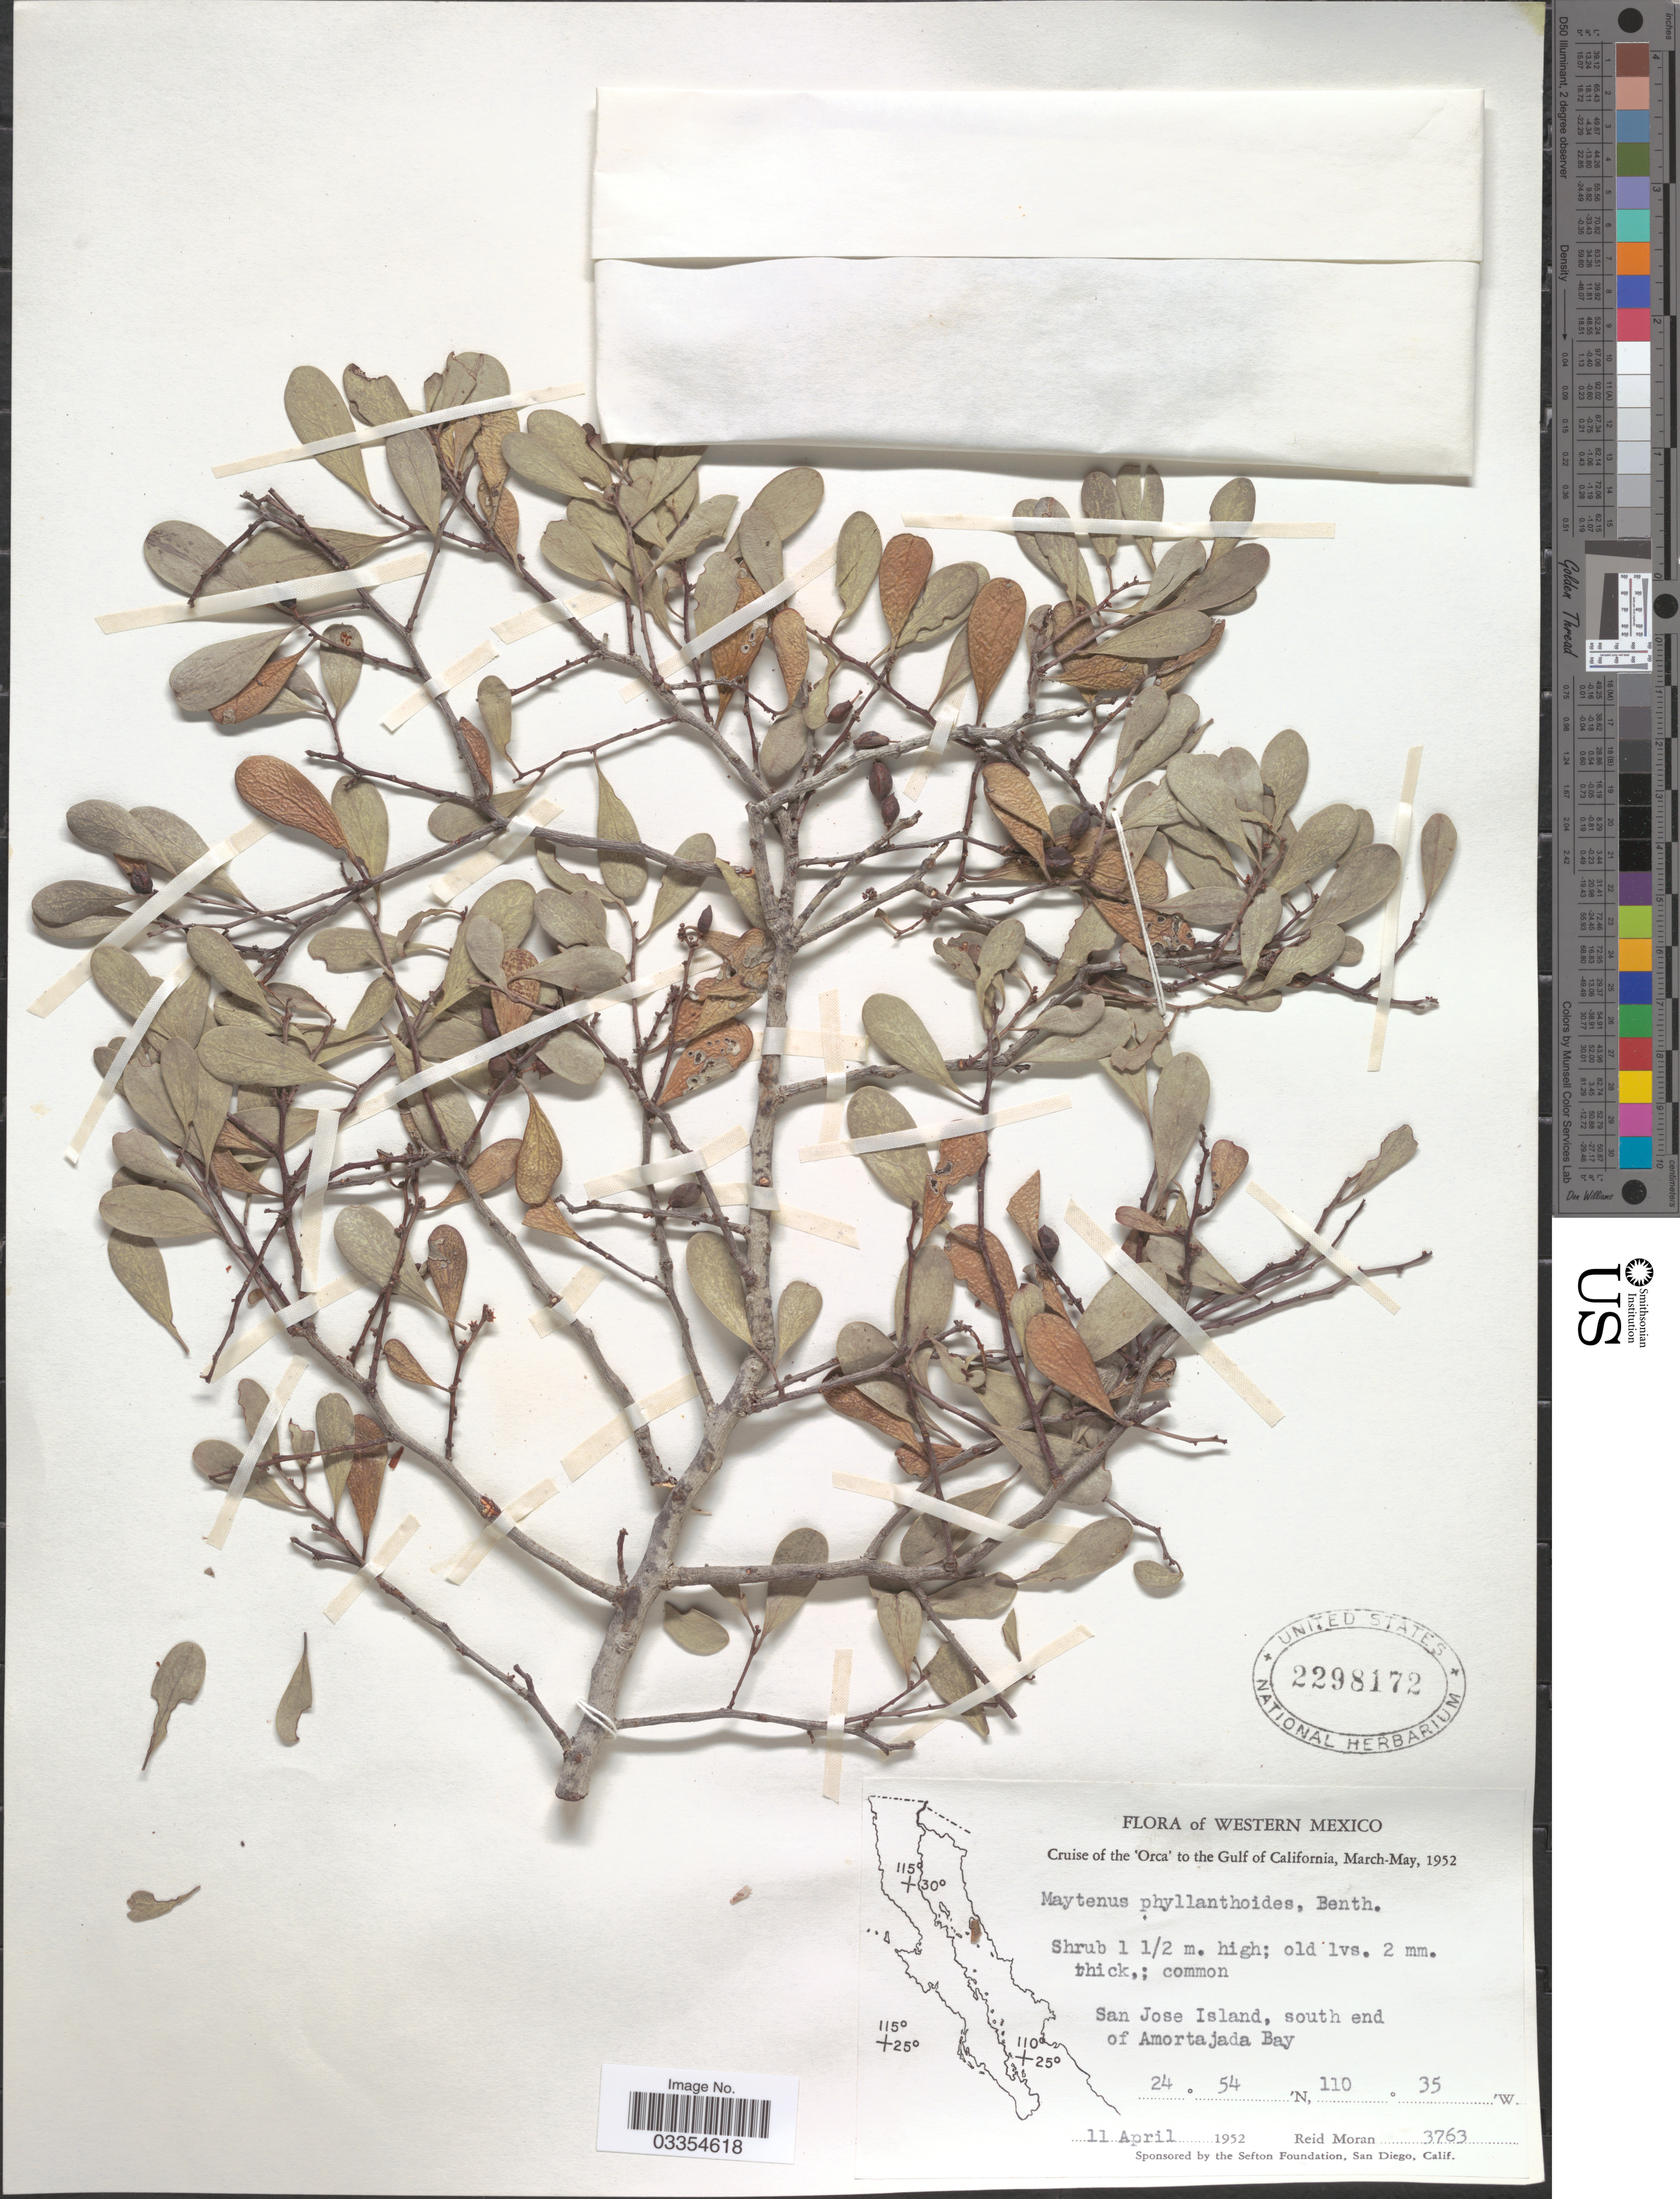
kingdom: Plantae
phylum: Tracheophyta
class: Magnoliopsida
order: Celastrales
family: Celastraceae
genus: Tricerma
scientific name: Tricerma phyllanthoides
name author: (Benth.) Lundell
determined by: Strong, Mark T., (BOT), Smithsonian Institution - National Museum of Natural History (UNITED STATES)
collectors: R. V. Moran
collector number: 3763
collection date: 1952-04-11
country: Mexico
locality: Western Mexico, Gulf of California, San Jose Island, south end of Amortajada Bay.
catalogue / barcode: US 2298172